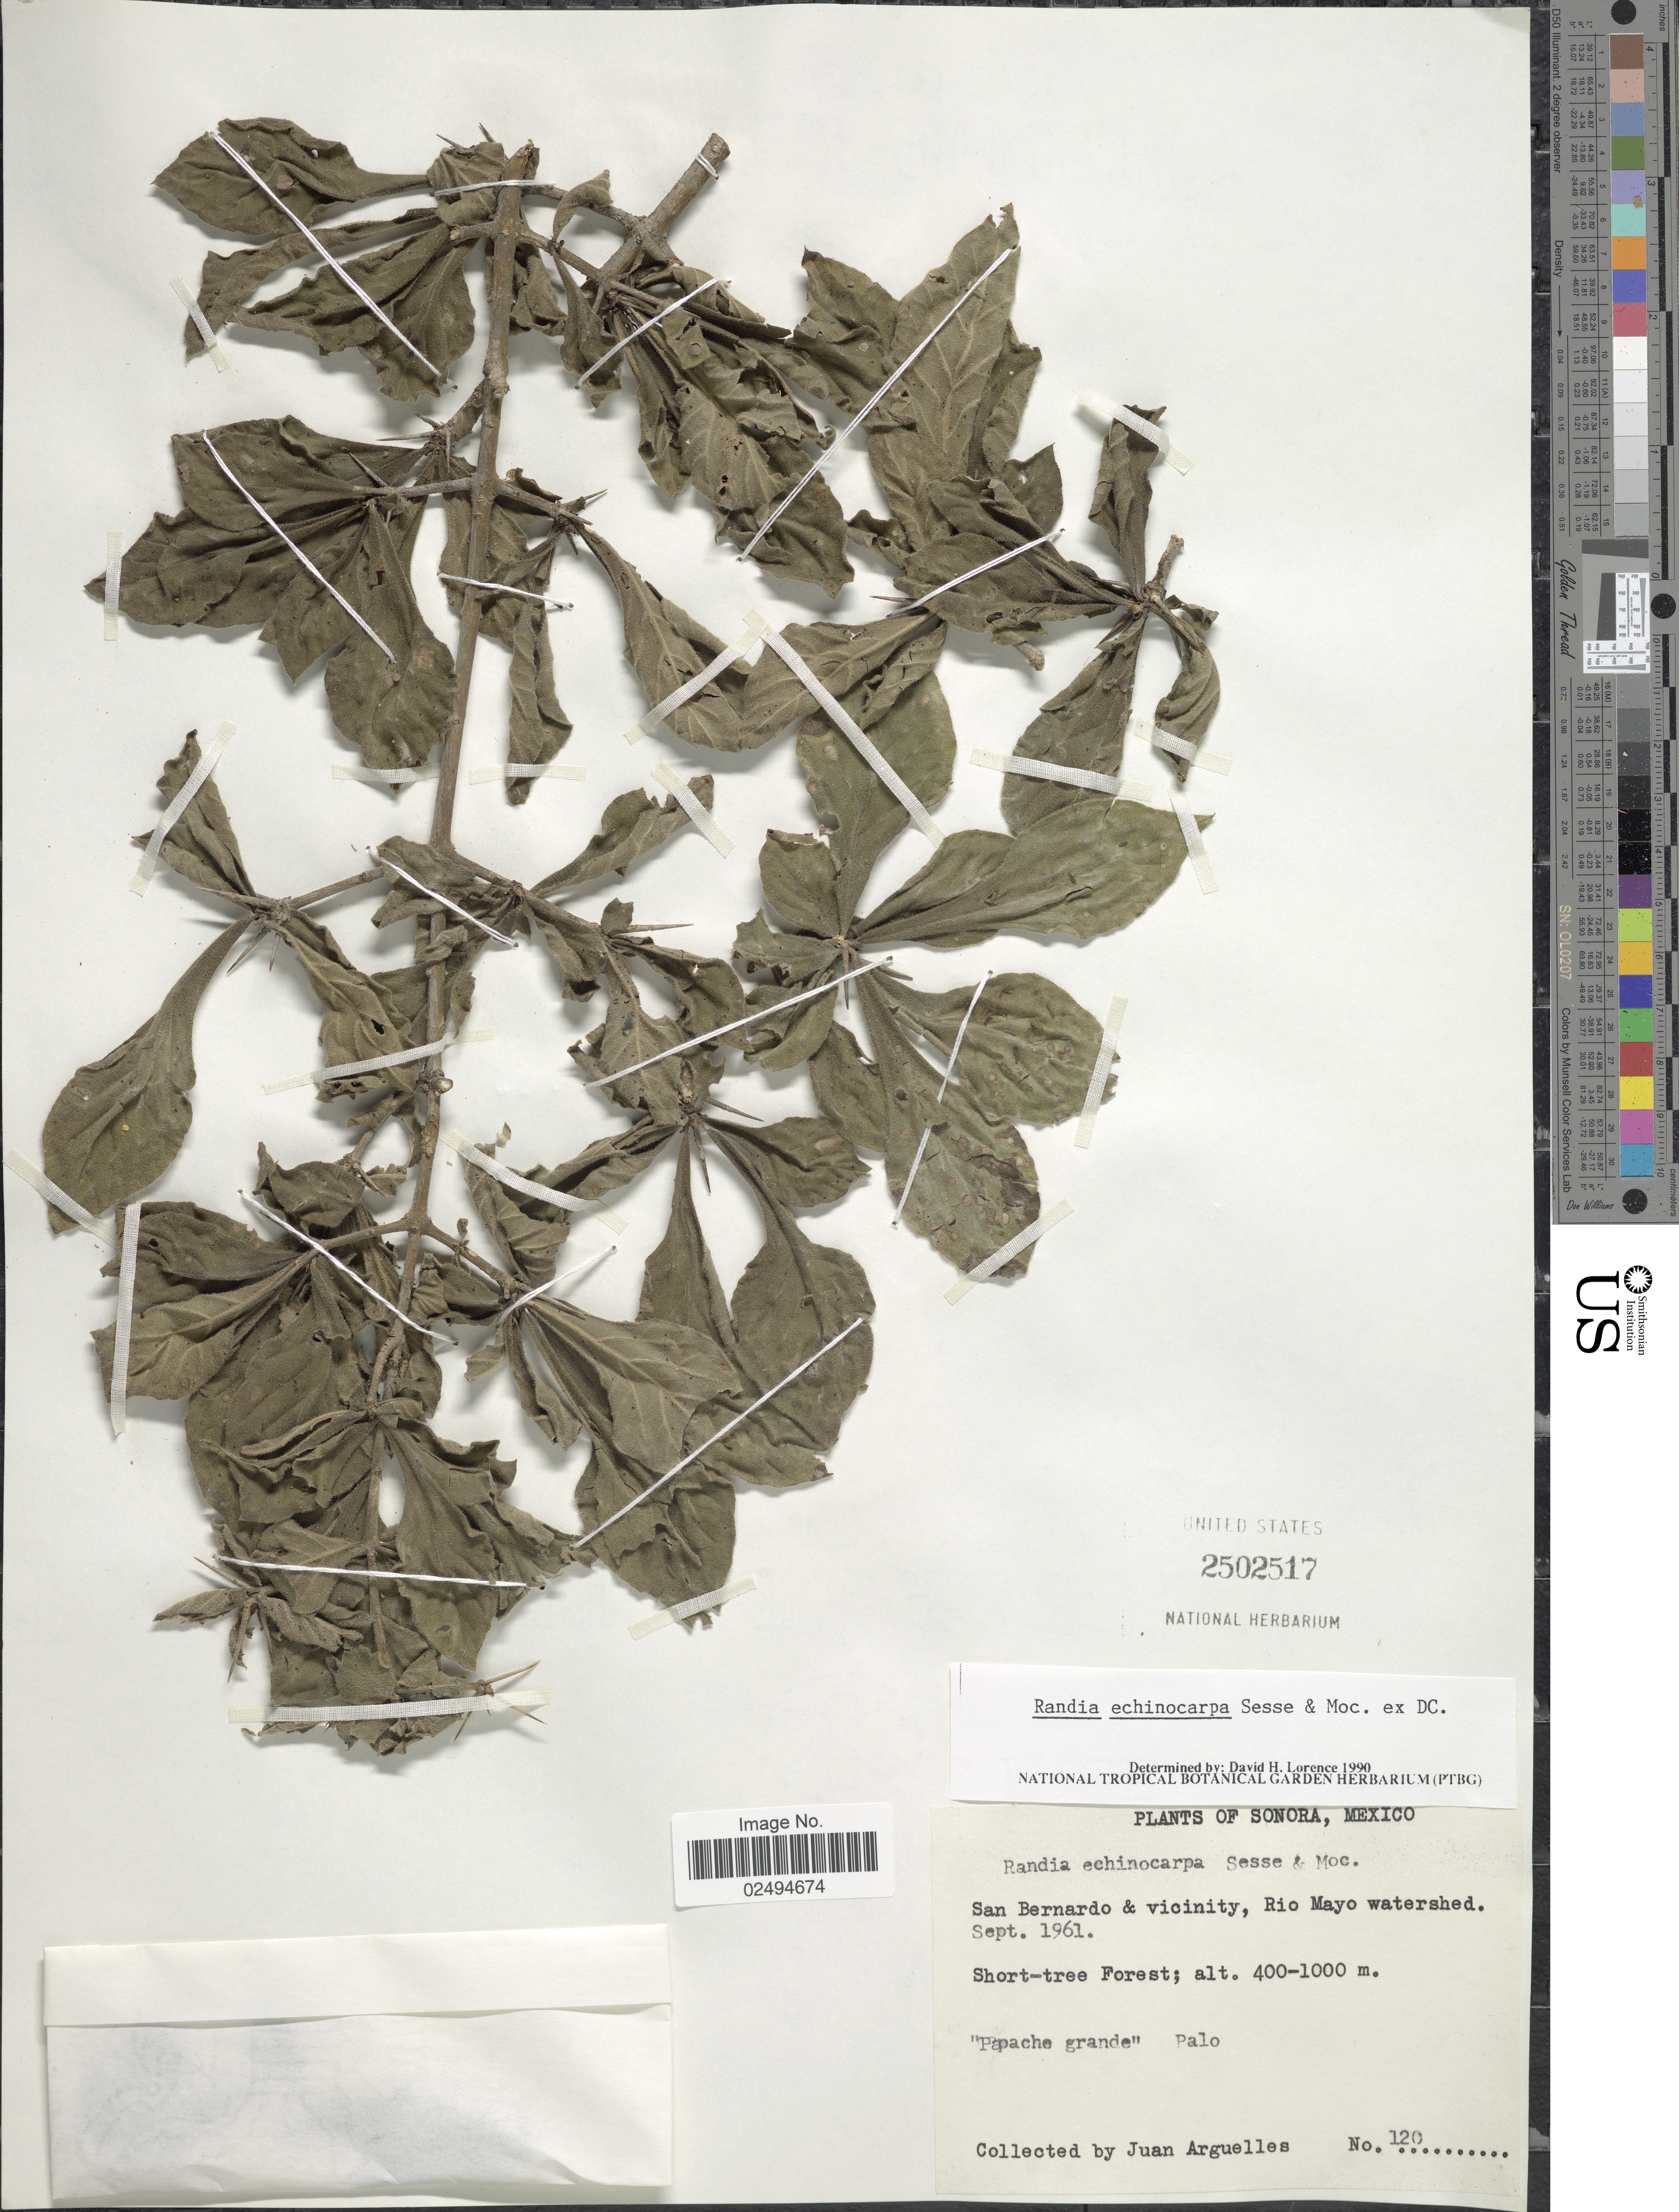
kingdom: Plantae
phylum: Tracheophyta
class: Magnoliopsida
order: Gentianales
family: Rubiaceae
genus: Randia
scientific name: Randia echinocarpa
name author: Sessé & Moc. ex DC.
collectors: J. Arguelles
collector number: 120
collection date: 1961-09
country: Mexico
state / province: Sonora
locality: San Bernardo & vicinity, Rio Mayo watershed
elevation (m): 400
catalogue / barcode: US 2502517